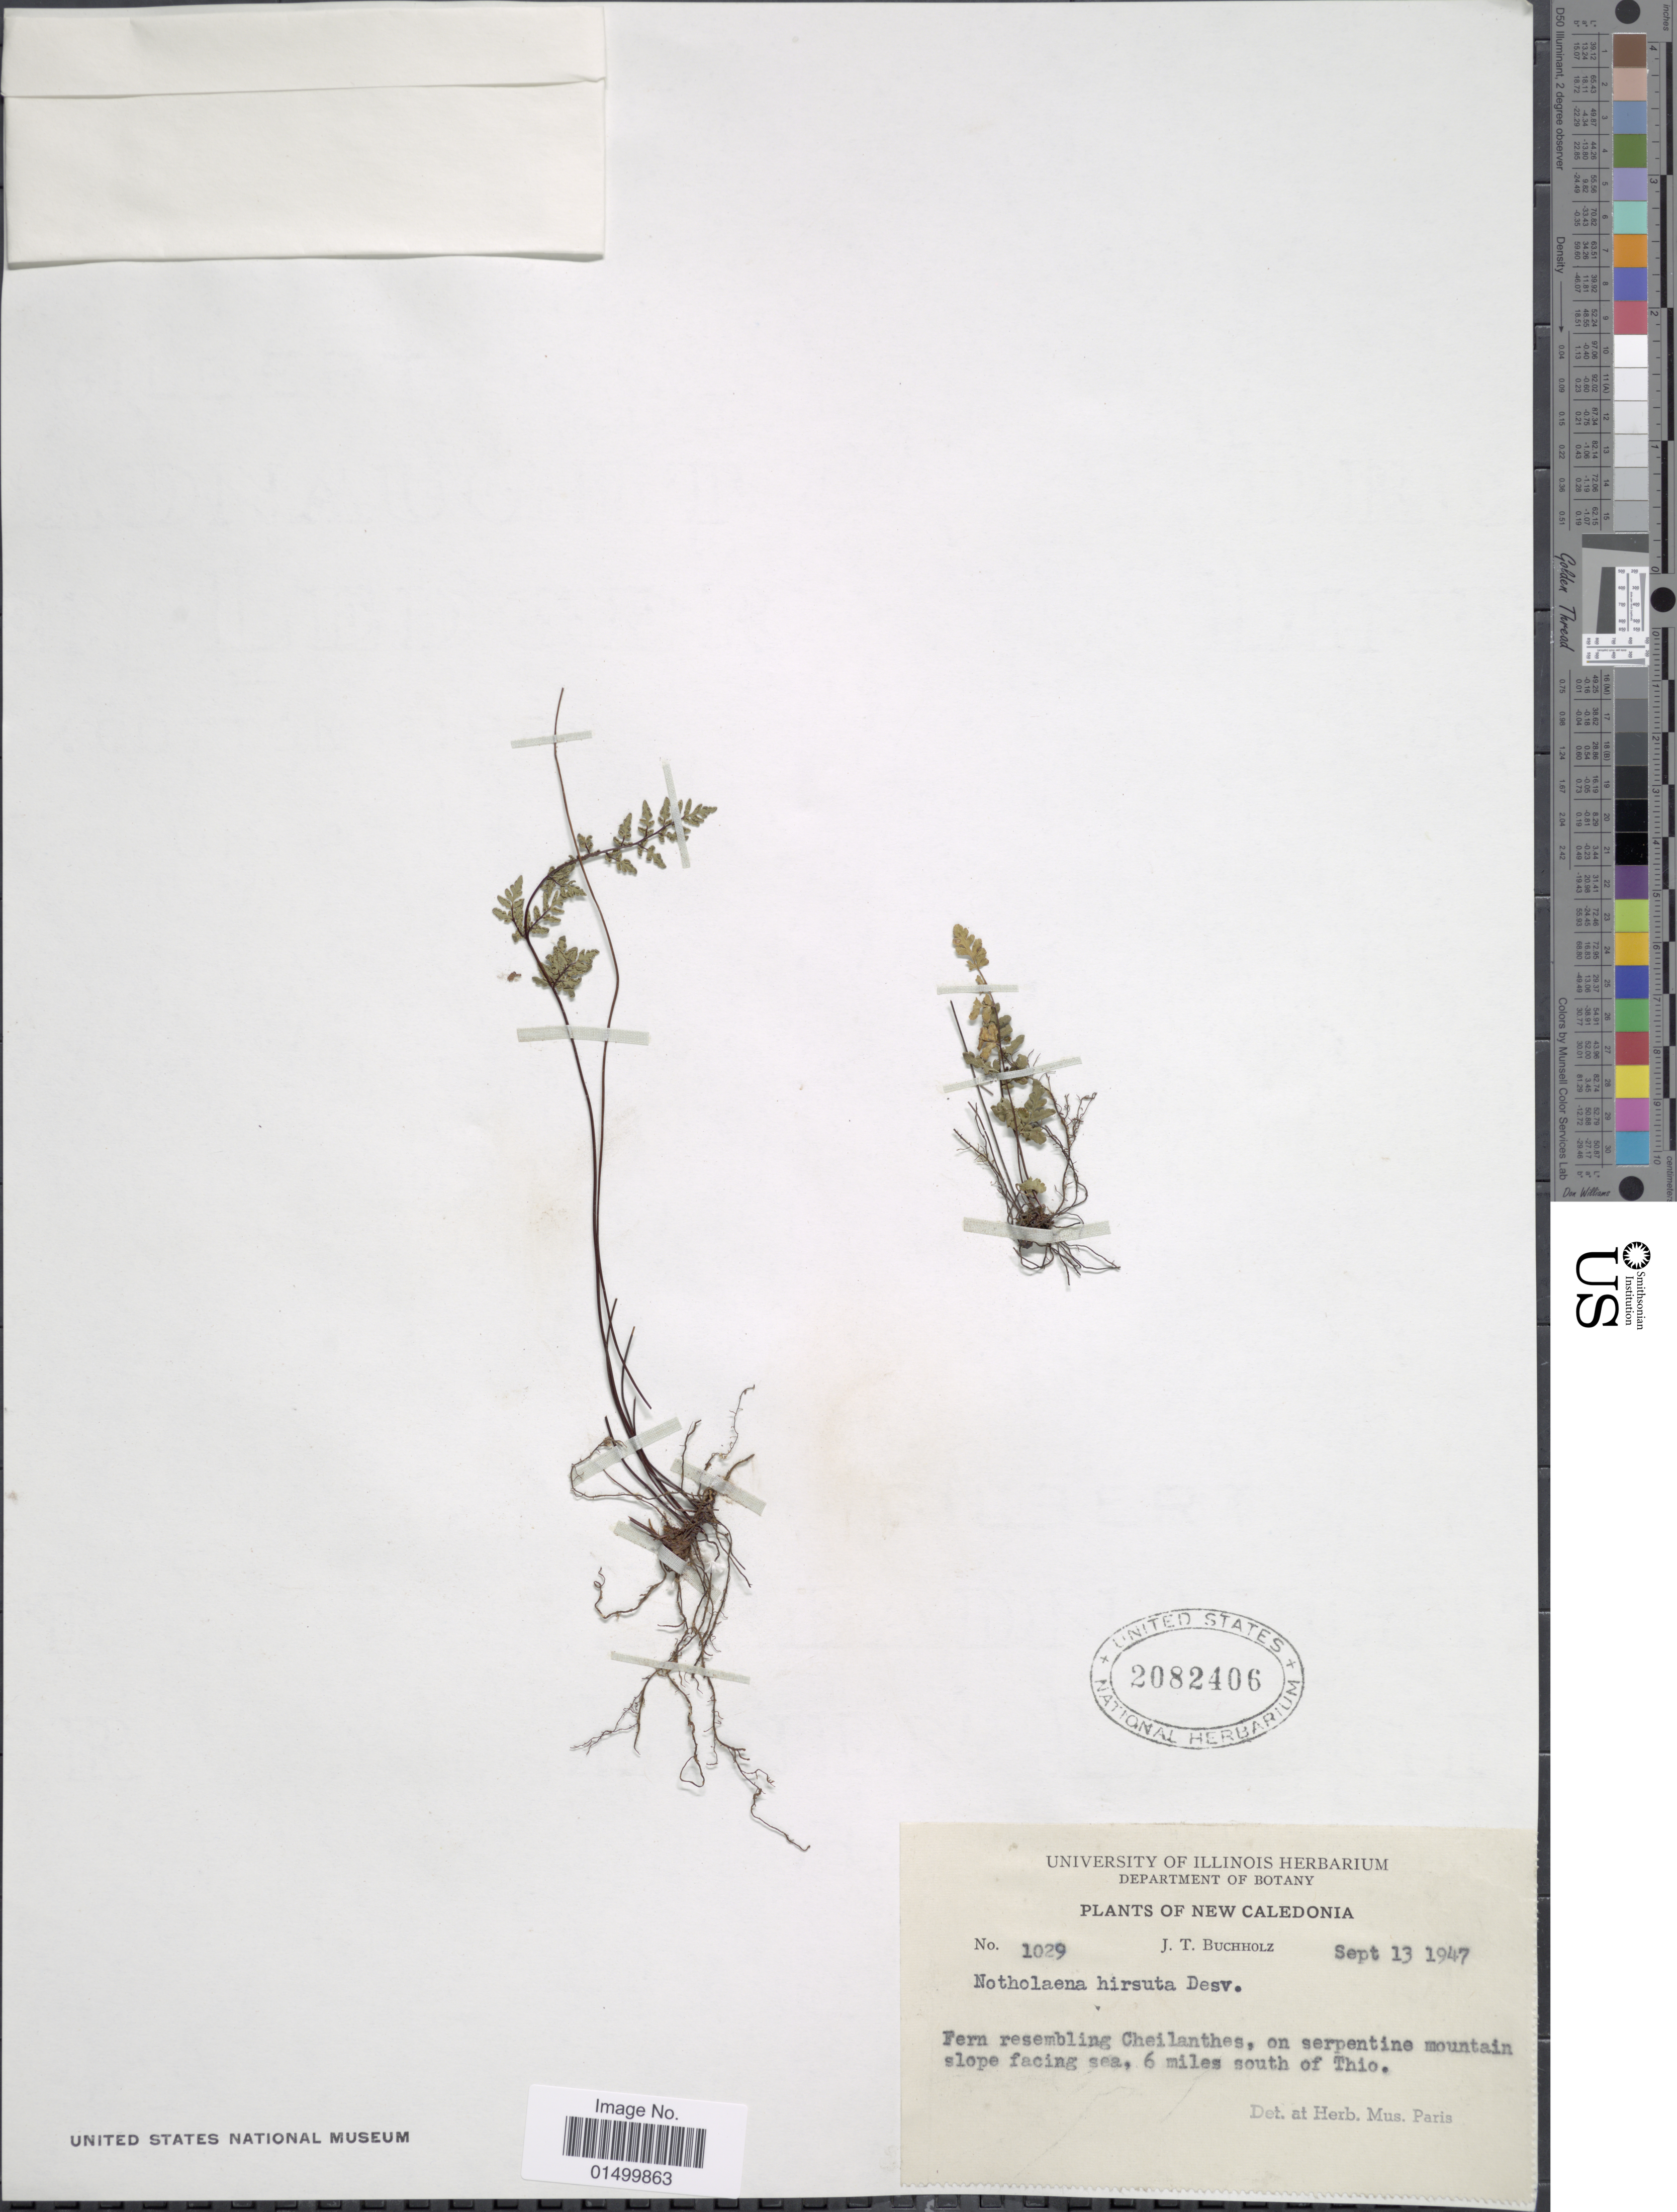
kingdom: Plantae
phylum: Tracheophyta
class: Polypodiopsida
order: Polypodiales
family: Pteridaceae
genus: Cheilanthes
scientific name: Cheilanthes hirsuta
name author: Link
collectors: J. T. Buchholz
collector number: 1029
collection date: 1947-09-13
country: New Caledonia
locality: Fern resembling Cheilanthesm, on serpentine mountain slope facing sea, 6 miles south of Thio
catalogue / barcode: US 2082406